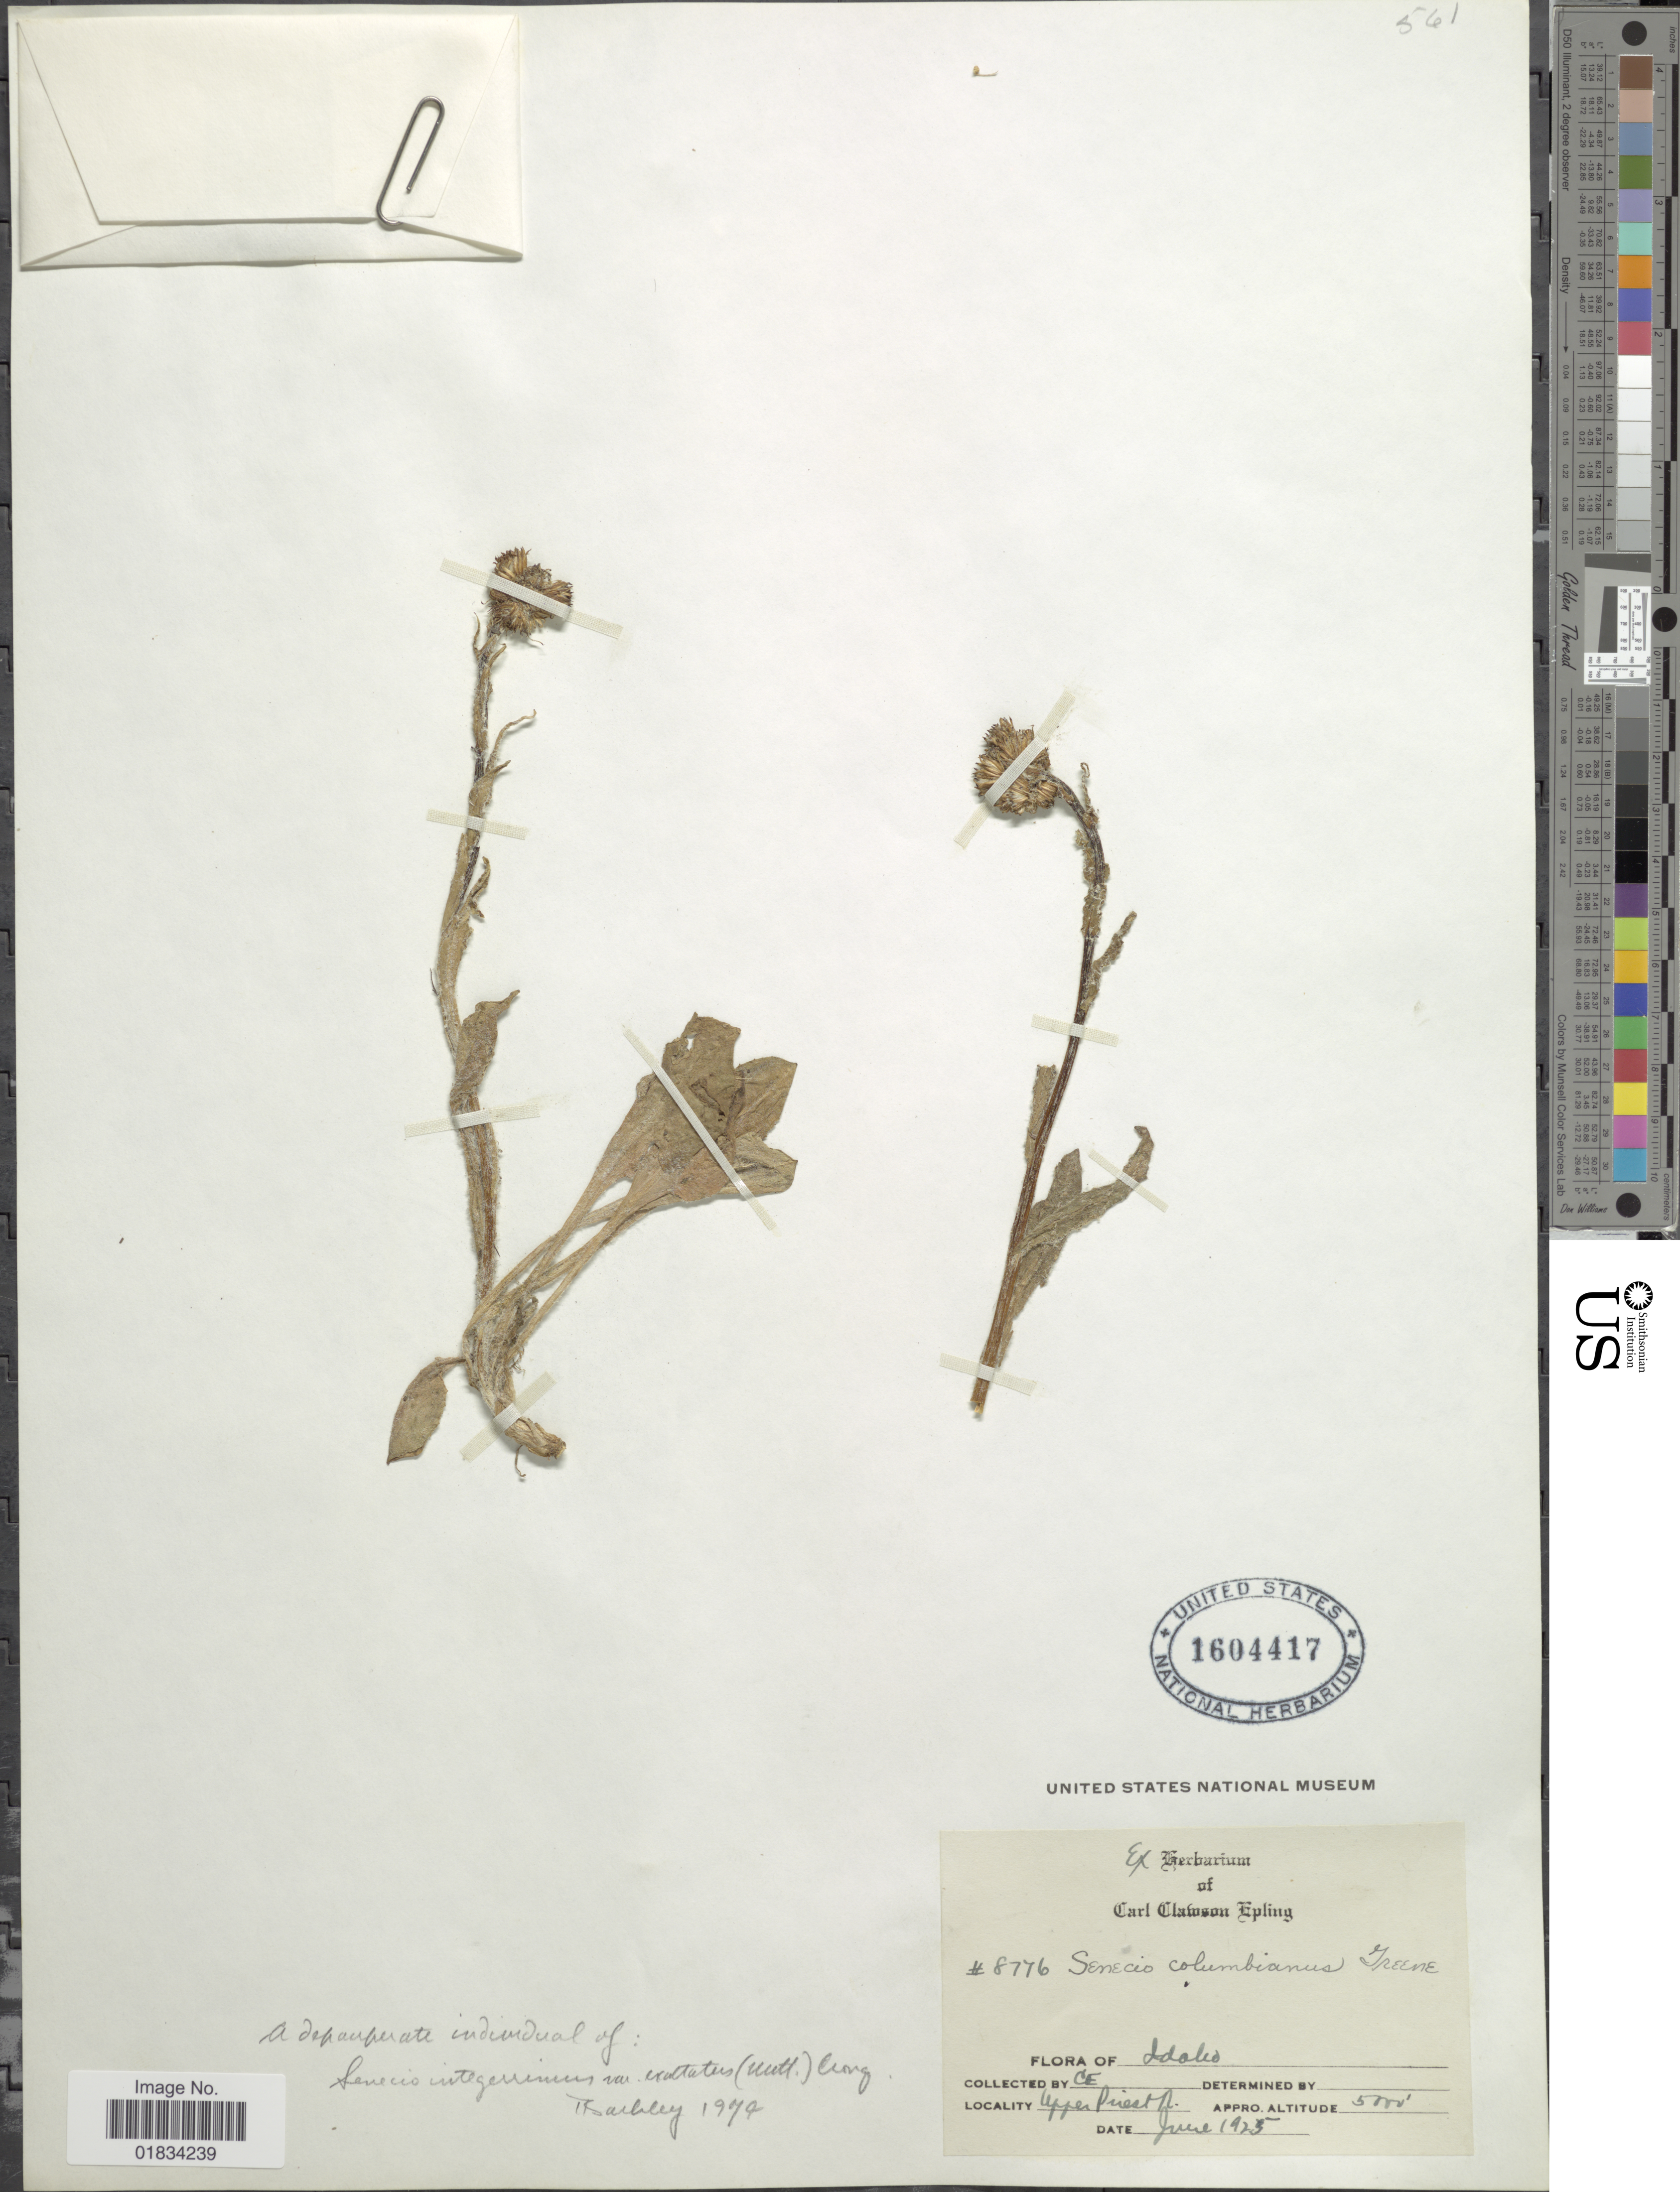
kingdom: Plantae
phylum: Tracheophyta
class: Magnoliopsida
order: Asterales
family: Asteraceae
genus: Senecio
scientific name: Senecio integerrimus var. exaltatus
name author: (Nutt.) Cronq.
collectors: C. C. Epling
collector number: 8776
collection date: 1925-06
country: United States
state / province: Idaho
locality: Upper Priest R.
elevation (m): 1524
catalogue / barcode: US 1604417